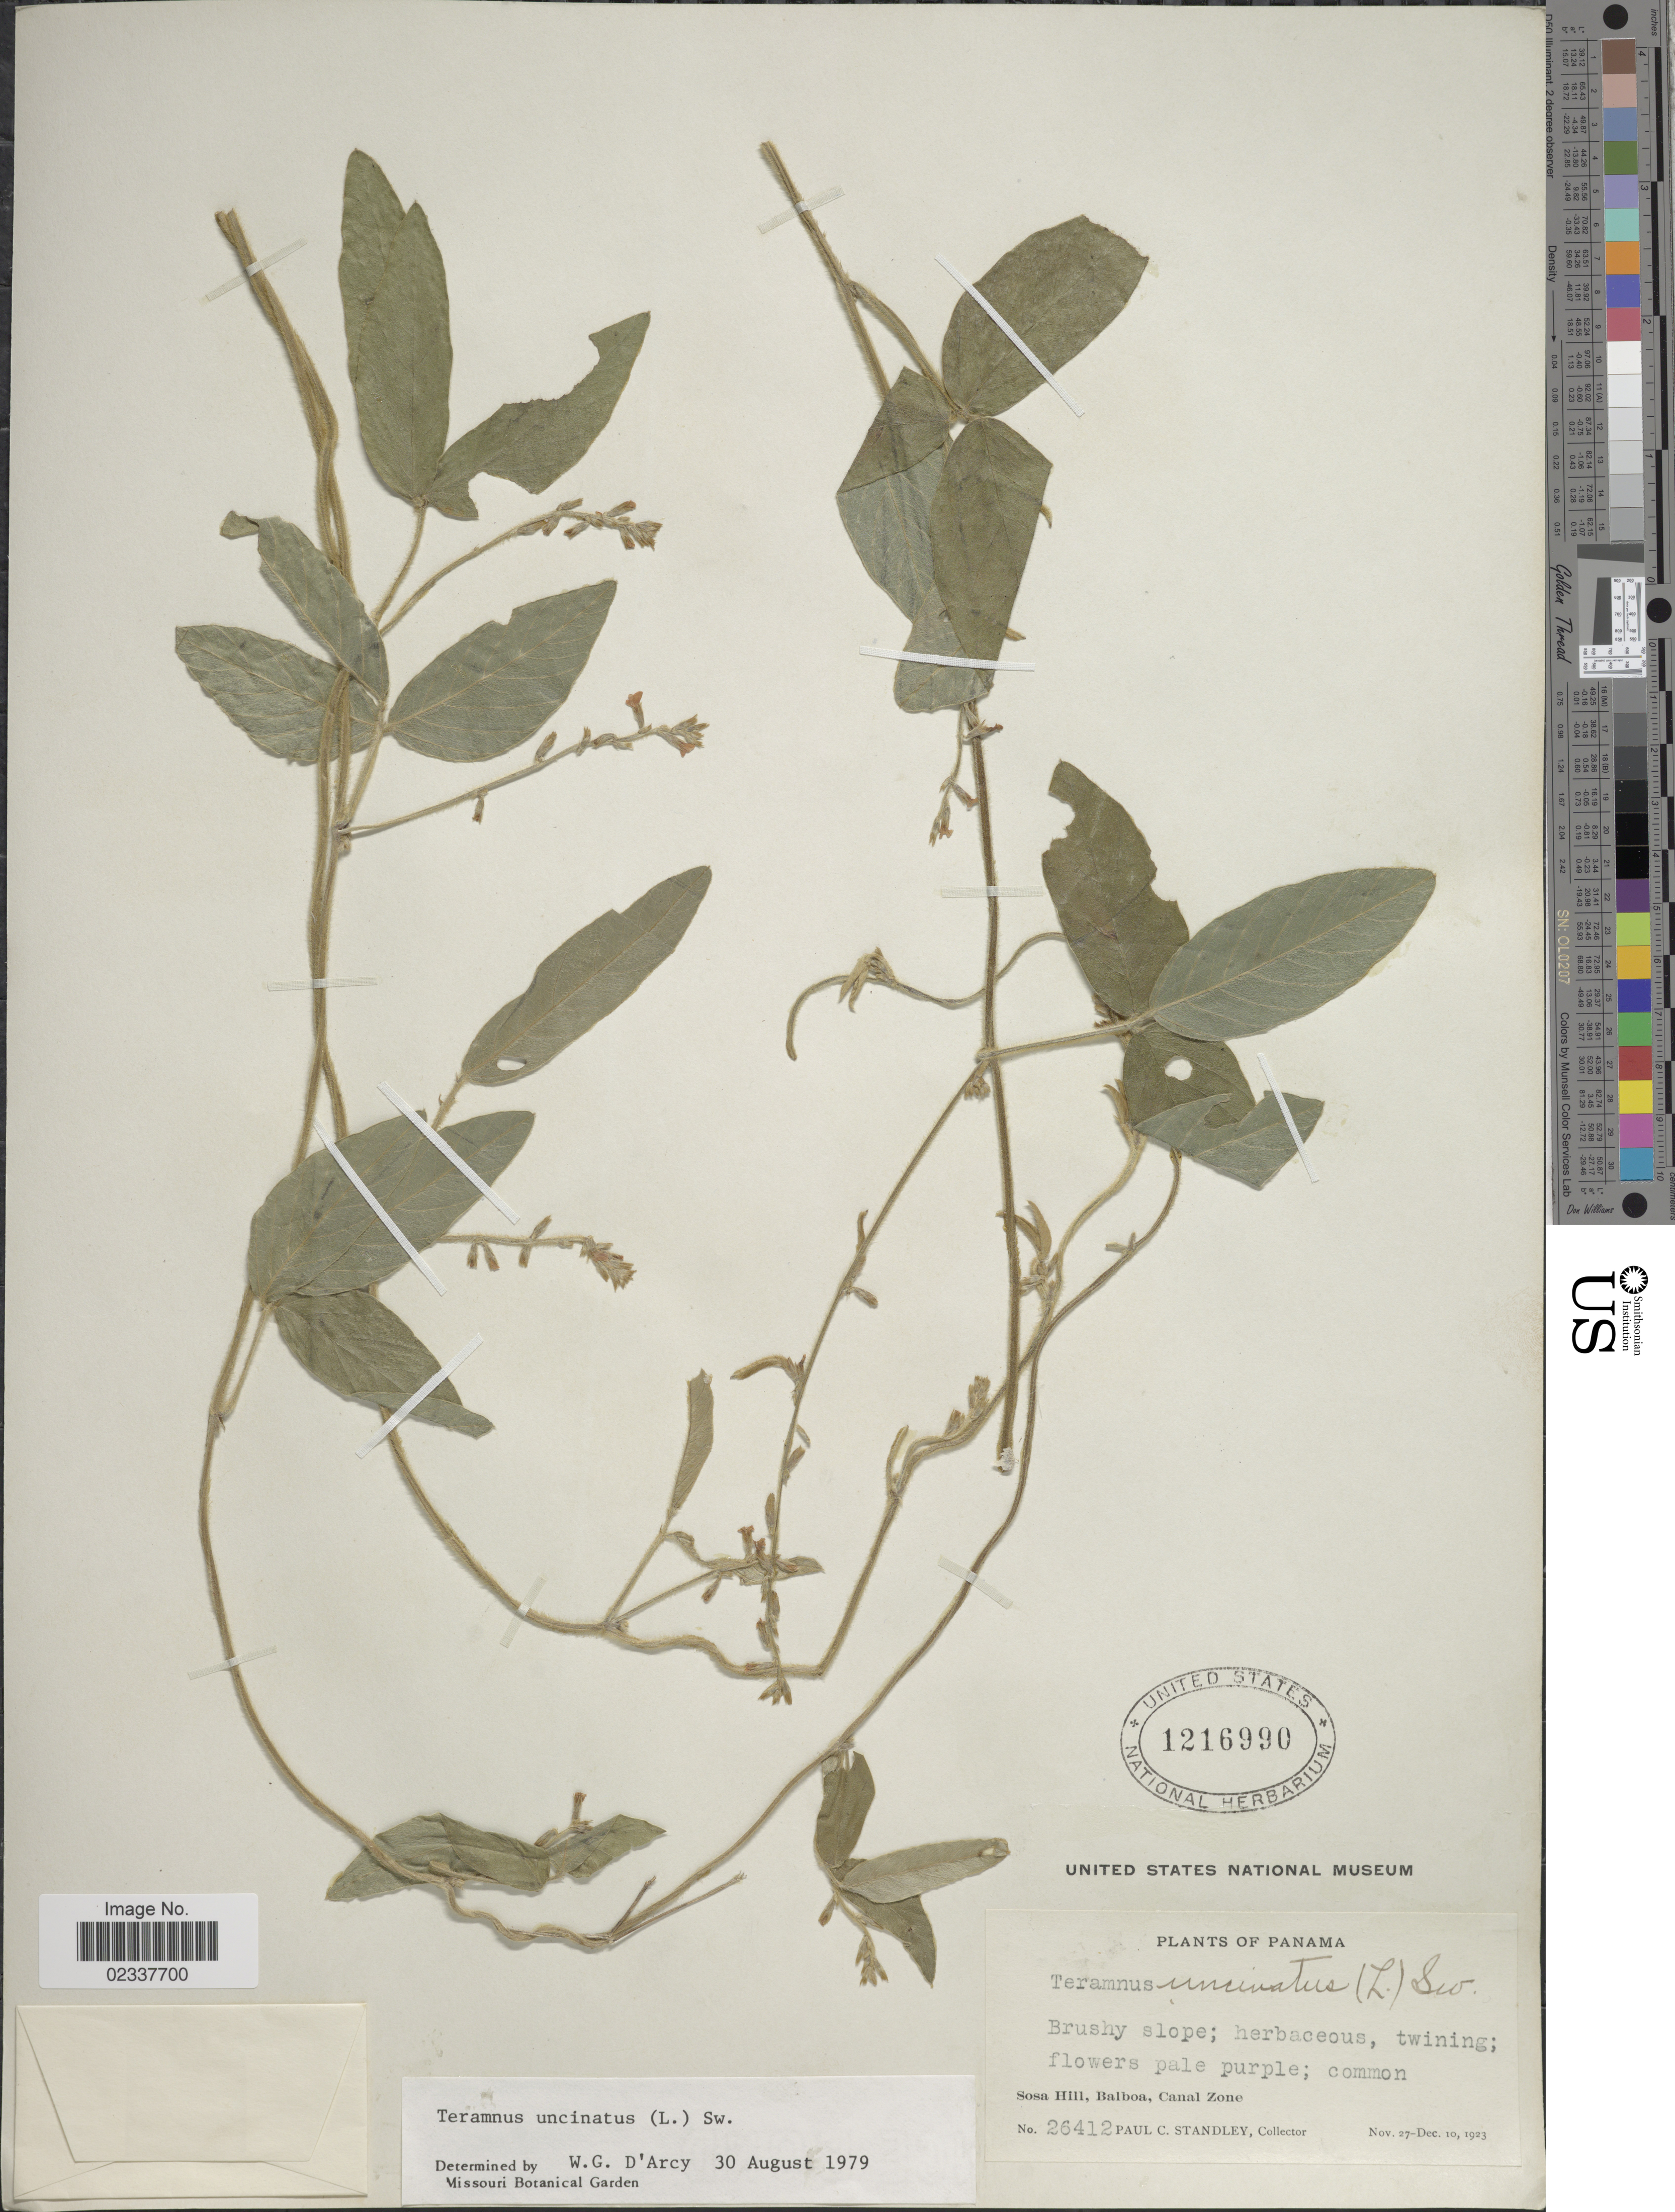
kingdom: Plantae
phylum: Tracheophyta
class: Magnoliopsida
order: Fabales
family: Fabaceae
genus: Teramnus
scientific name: Teramnus uncinatus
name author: (L.) Sw.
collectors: P. C. Standley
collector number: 26412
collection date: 1923-11-27/1923-12-10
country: Panama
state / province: Colón / Panamá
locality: Sosa Hill, Balboa, Canal Zone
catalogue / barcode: US 1216990